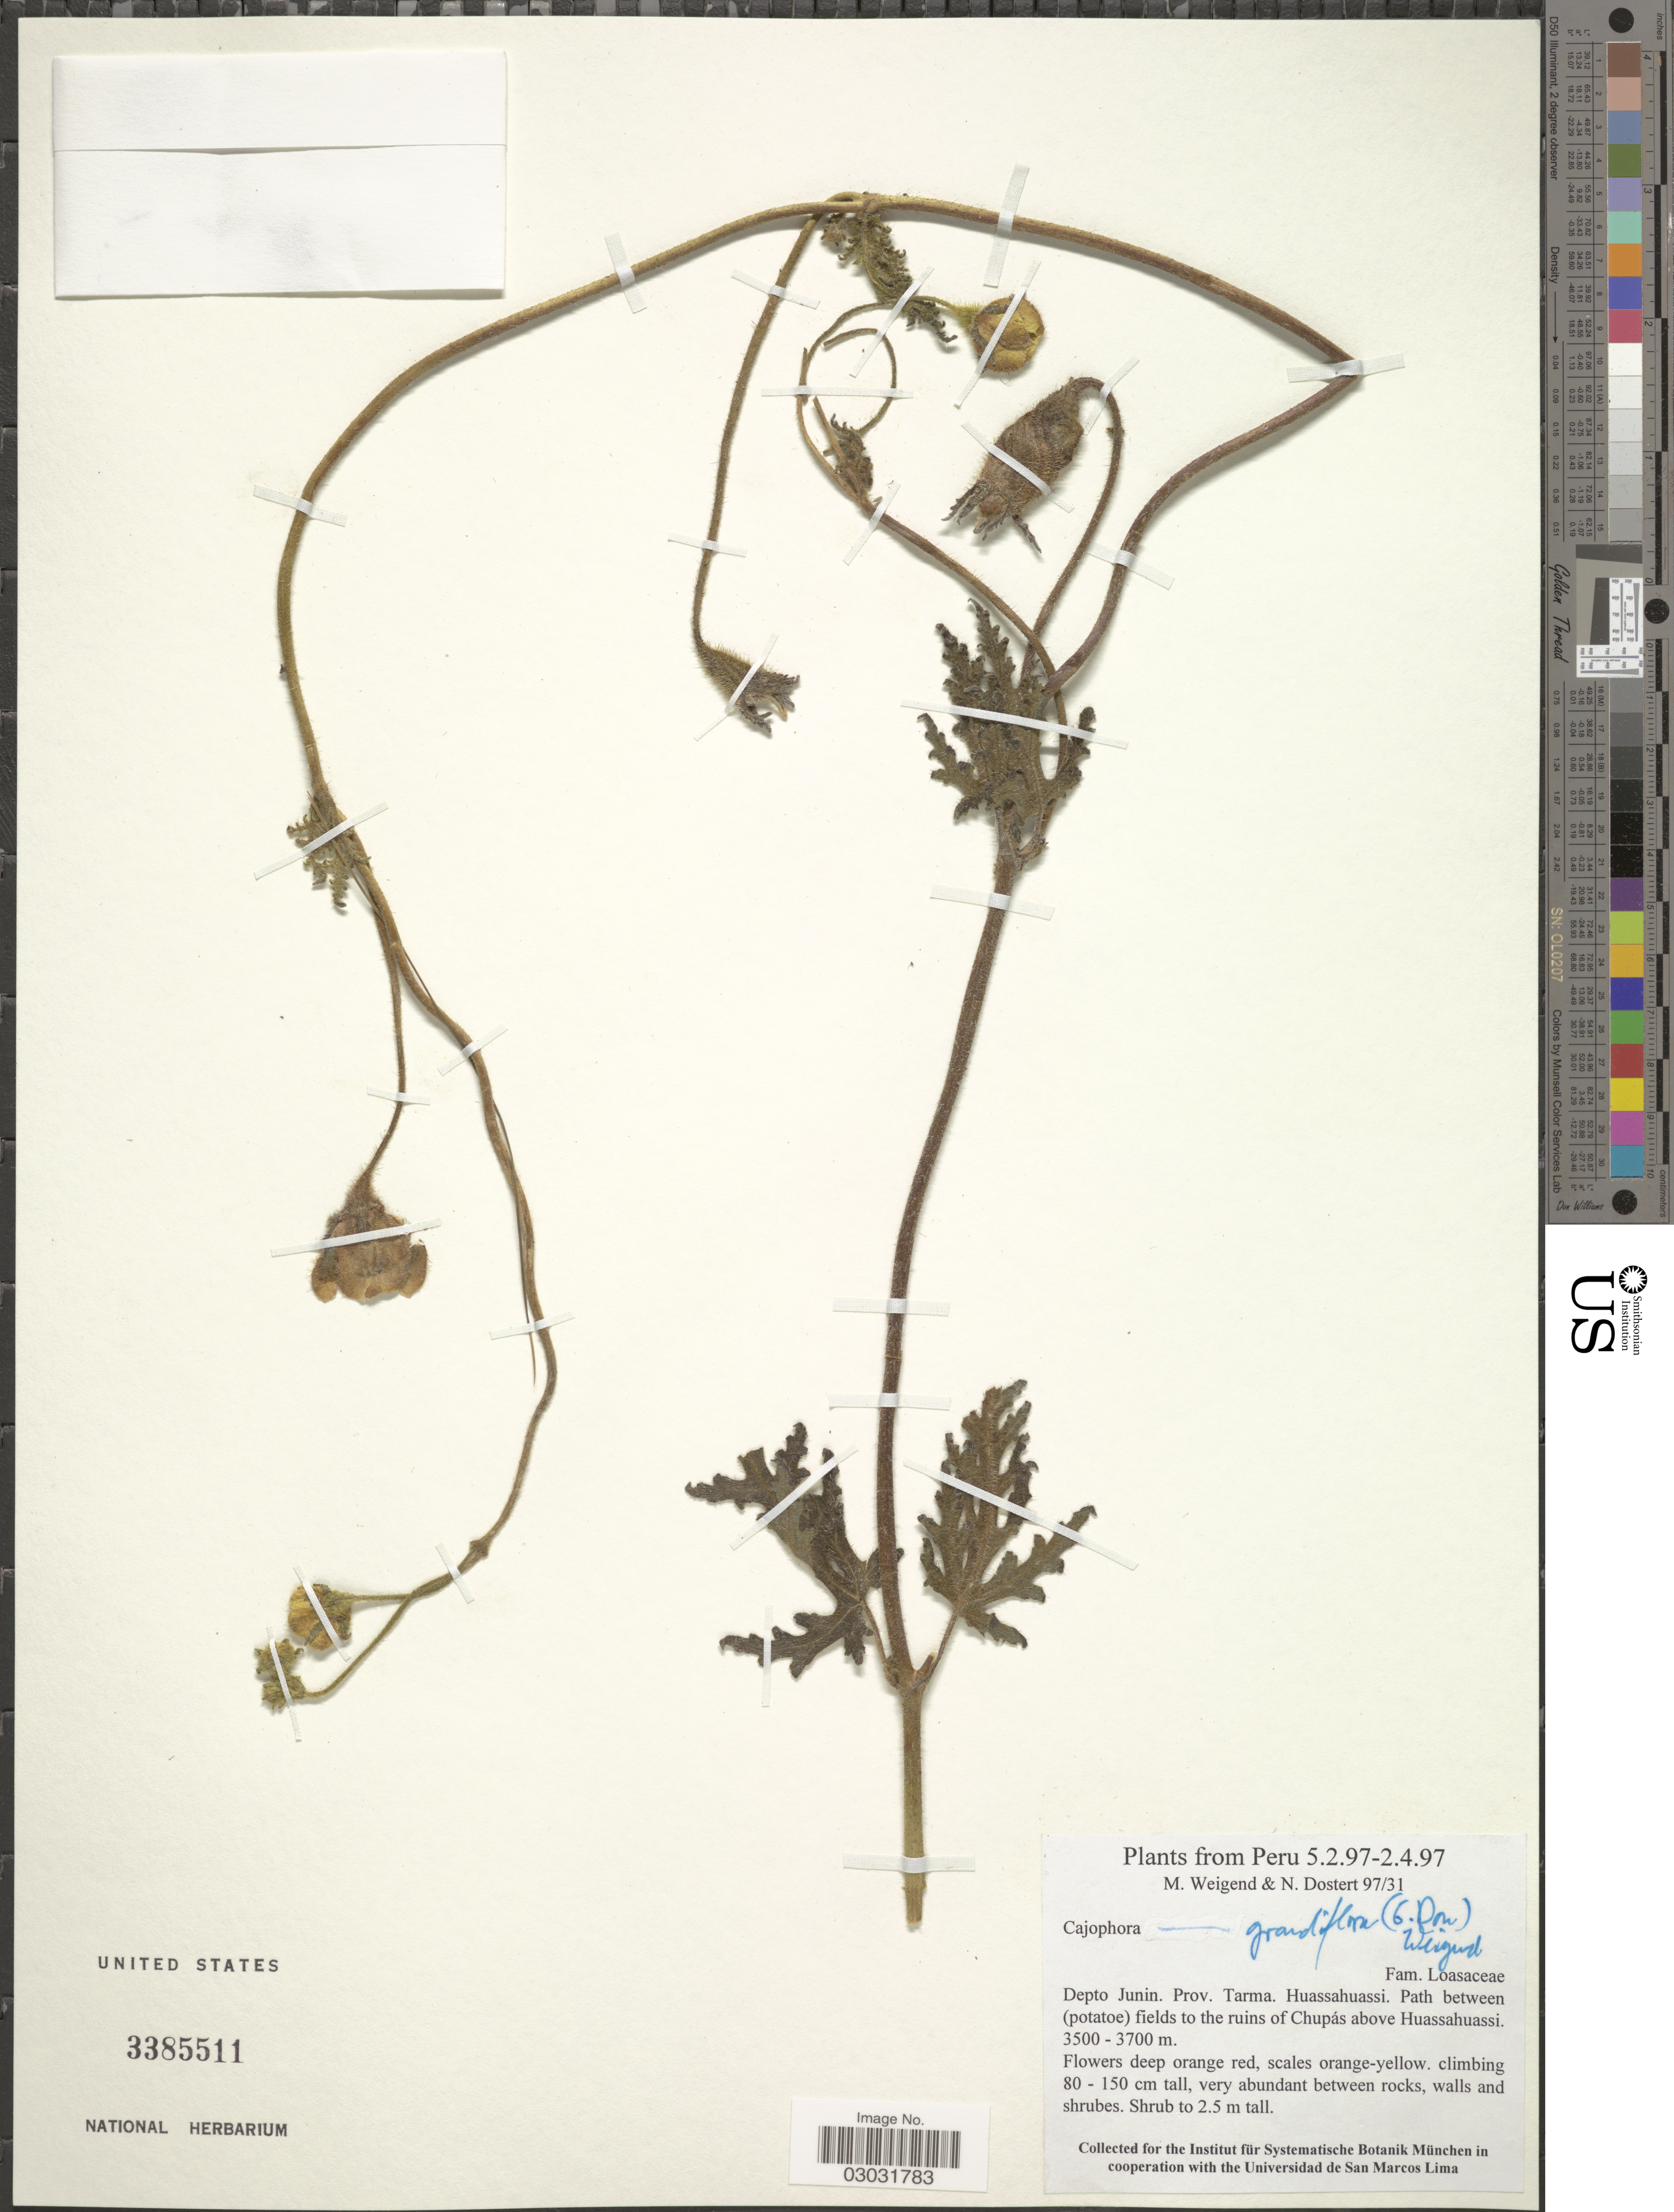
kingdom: Plantae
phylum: Tracheophyta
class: Magnoliopsida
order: Cornales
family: Loasaceae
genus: Caiophora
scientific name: Caiophora grandiflora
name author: (Ruiz & Pav. ex G. Don) Weigend & Mark. Ackermann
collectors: M. Weigend & N. Dostert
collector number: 97/31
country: Peru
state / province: Junín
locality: Depto Junin. Prov. Tarma. Huassahuassi. Path between (potatoe) fields to the ruins of Chupás above Huassahuassi.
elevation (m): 3500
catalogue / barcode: US 3385511